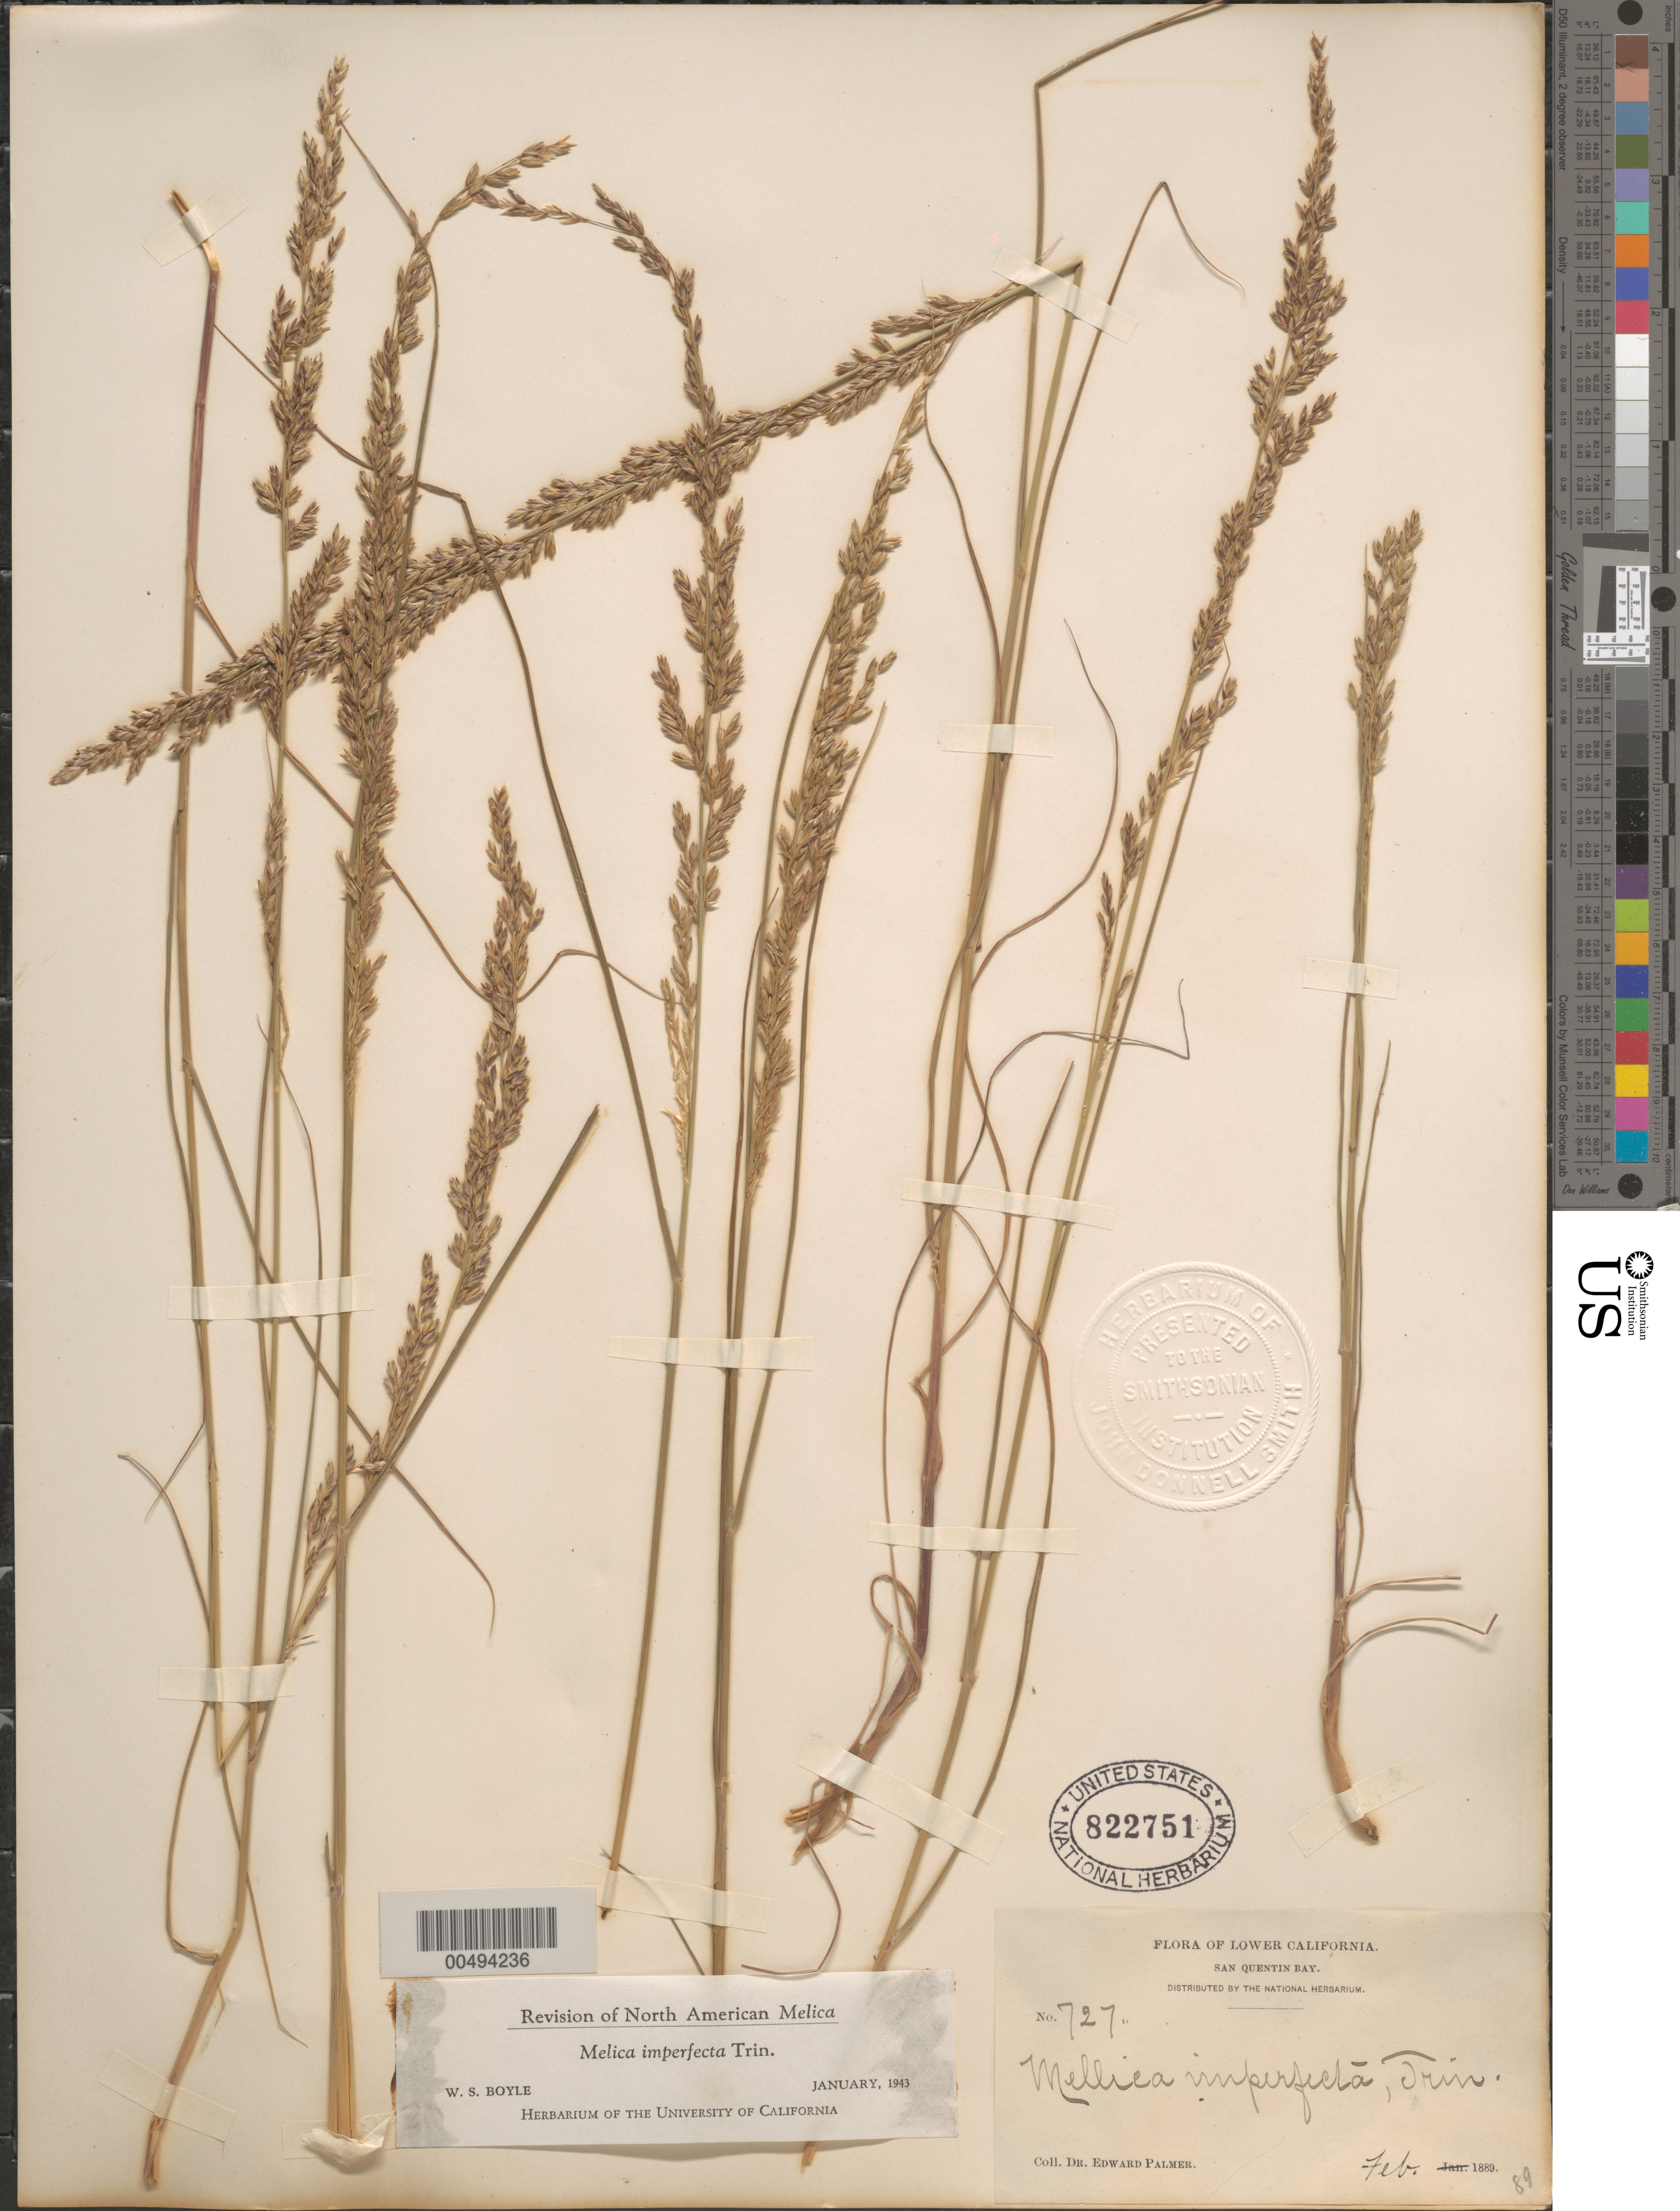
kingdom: Plantae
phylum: Tracheophyta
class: Liliopsida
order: Poales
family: Poaceae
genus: Melica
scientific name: Melica imperfecta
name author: Trin.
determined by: Boyle, W. S.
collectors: E. Palmer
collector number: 727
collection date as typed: Feb 1889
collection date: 1889-02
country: Mexico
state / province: Baja California Norte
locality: San Quentin Bay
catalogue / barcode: US 822751